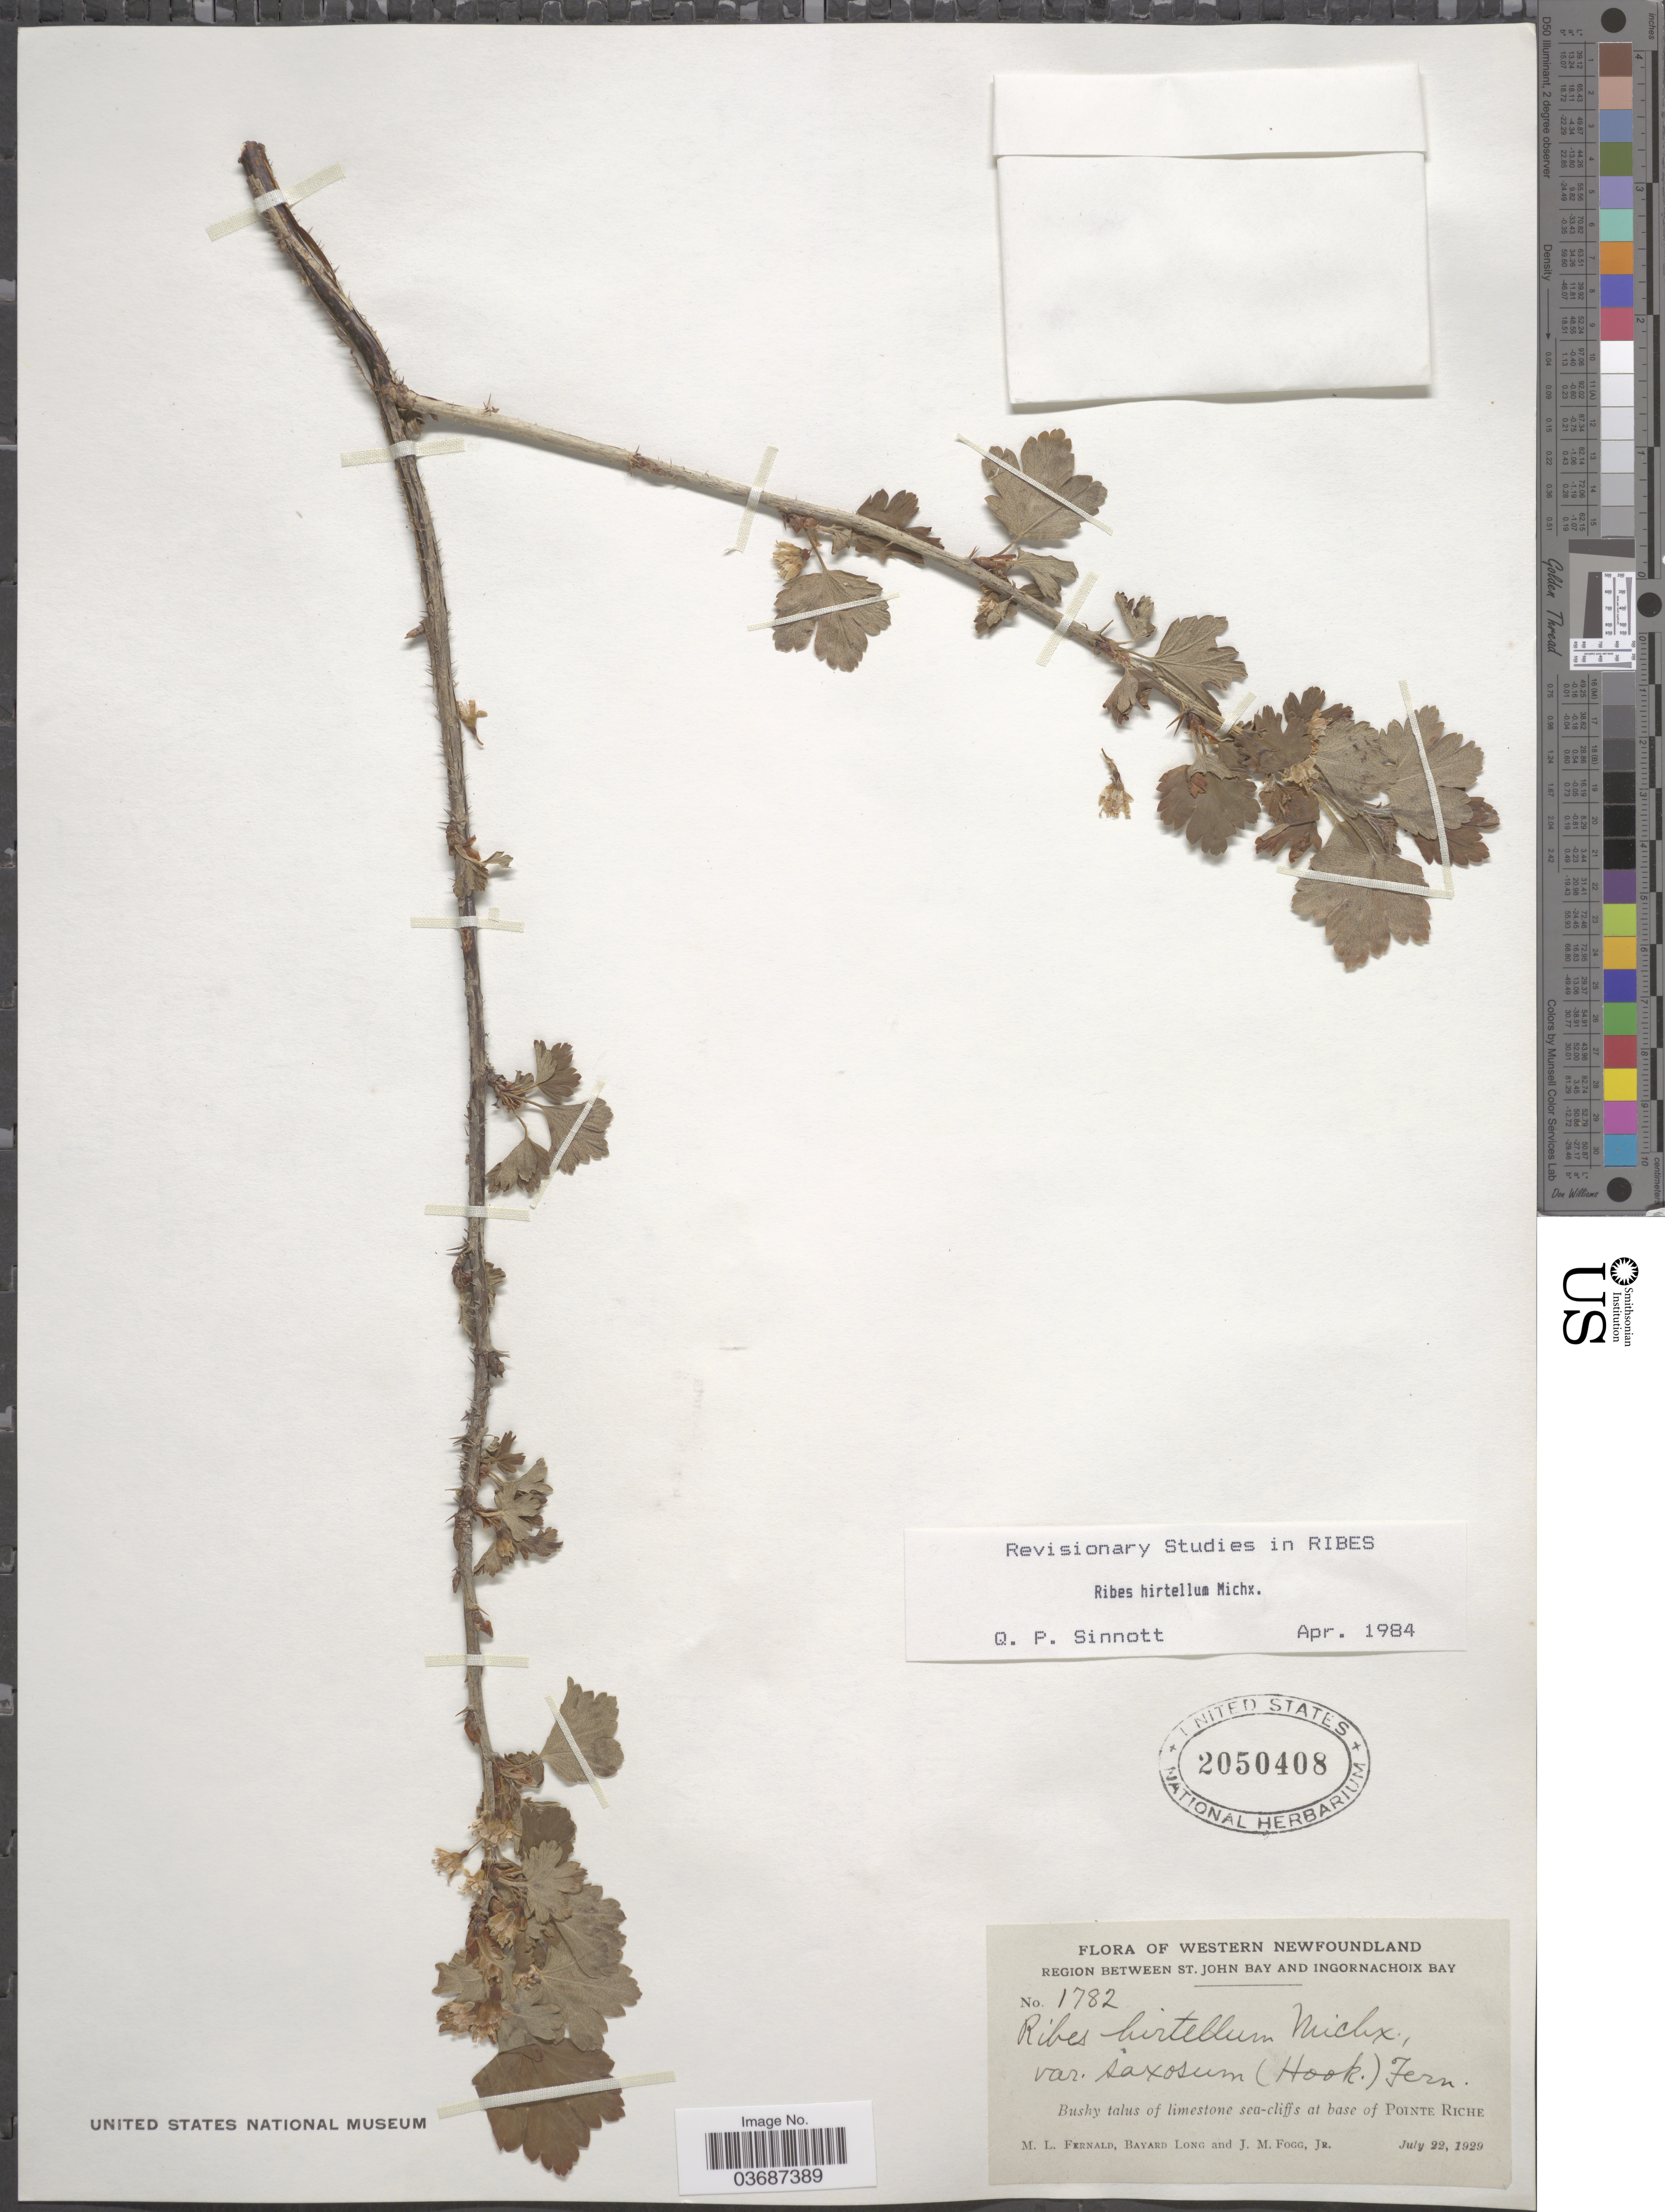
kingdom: Plantae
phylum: Tracheophyta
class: Magnoliopsida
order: Saxifragales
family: Grossulariaceae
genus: Ribes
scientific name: Ribes hirtellum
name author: Michx.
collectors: M. L. Fernald, B. Long & J. Fogg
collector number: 1782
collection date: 1929-07-22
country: Canada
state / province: Newfoundland and Labrador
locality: Western Newfoundland. Region between St. John Bay and Ingornachoix Bay. Bushy talus of limestone sea-cliffs at base of Pointe Riche.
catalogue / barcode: US 2050408